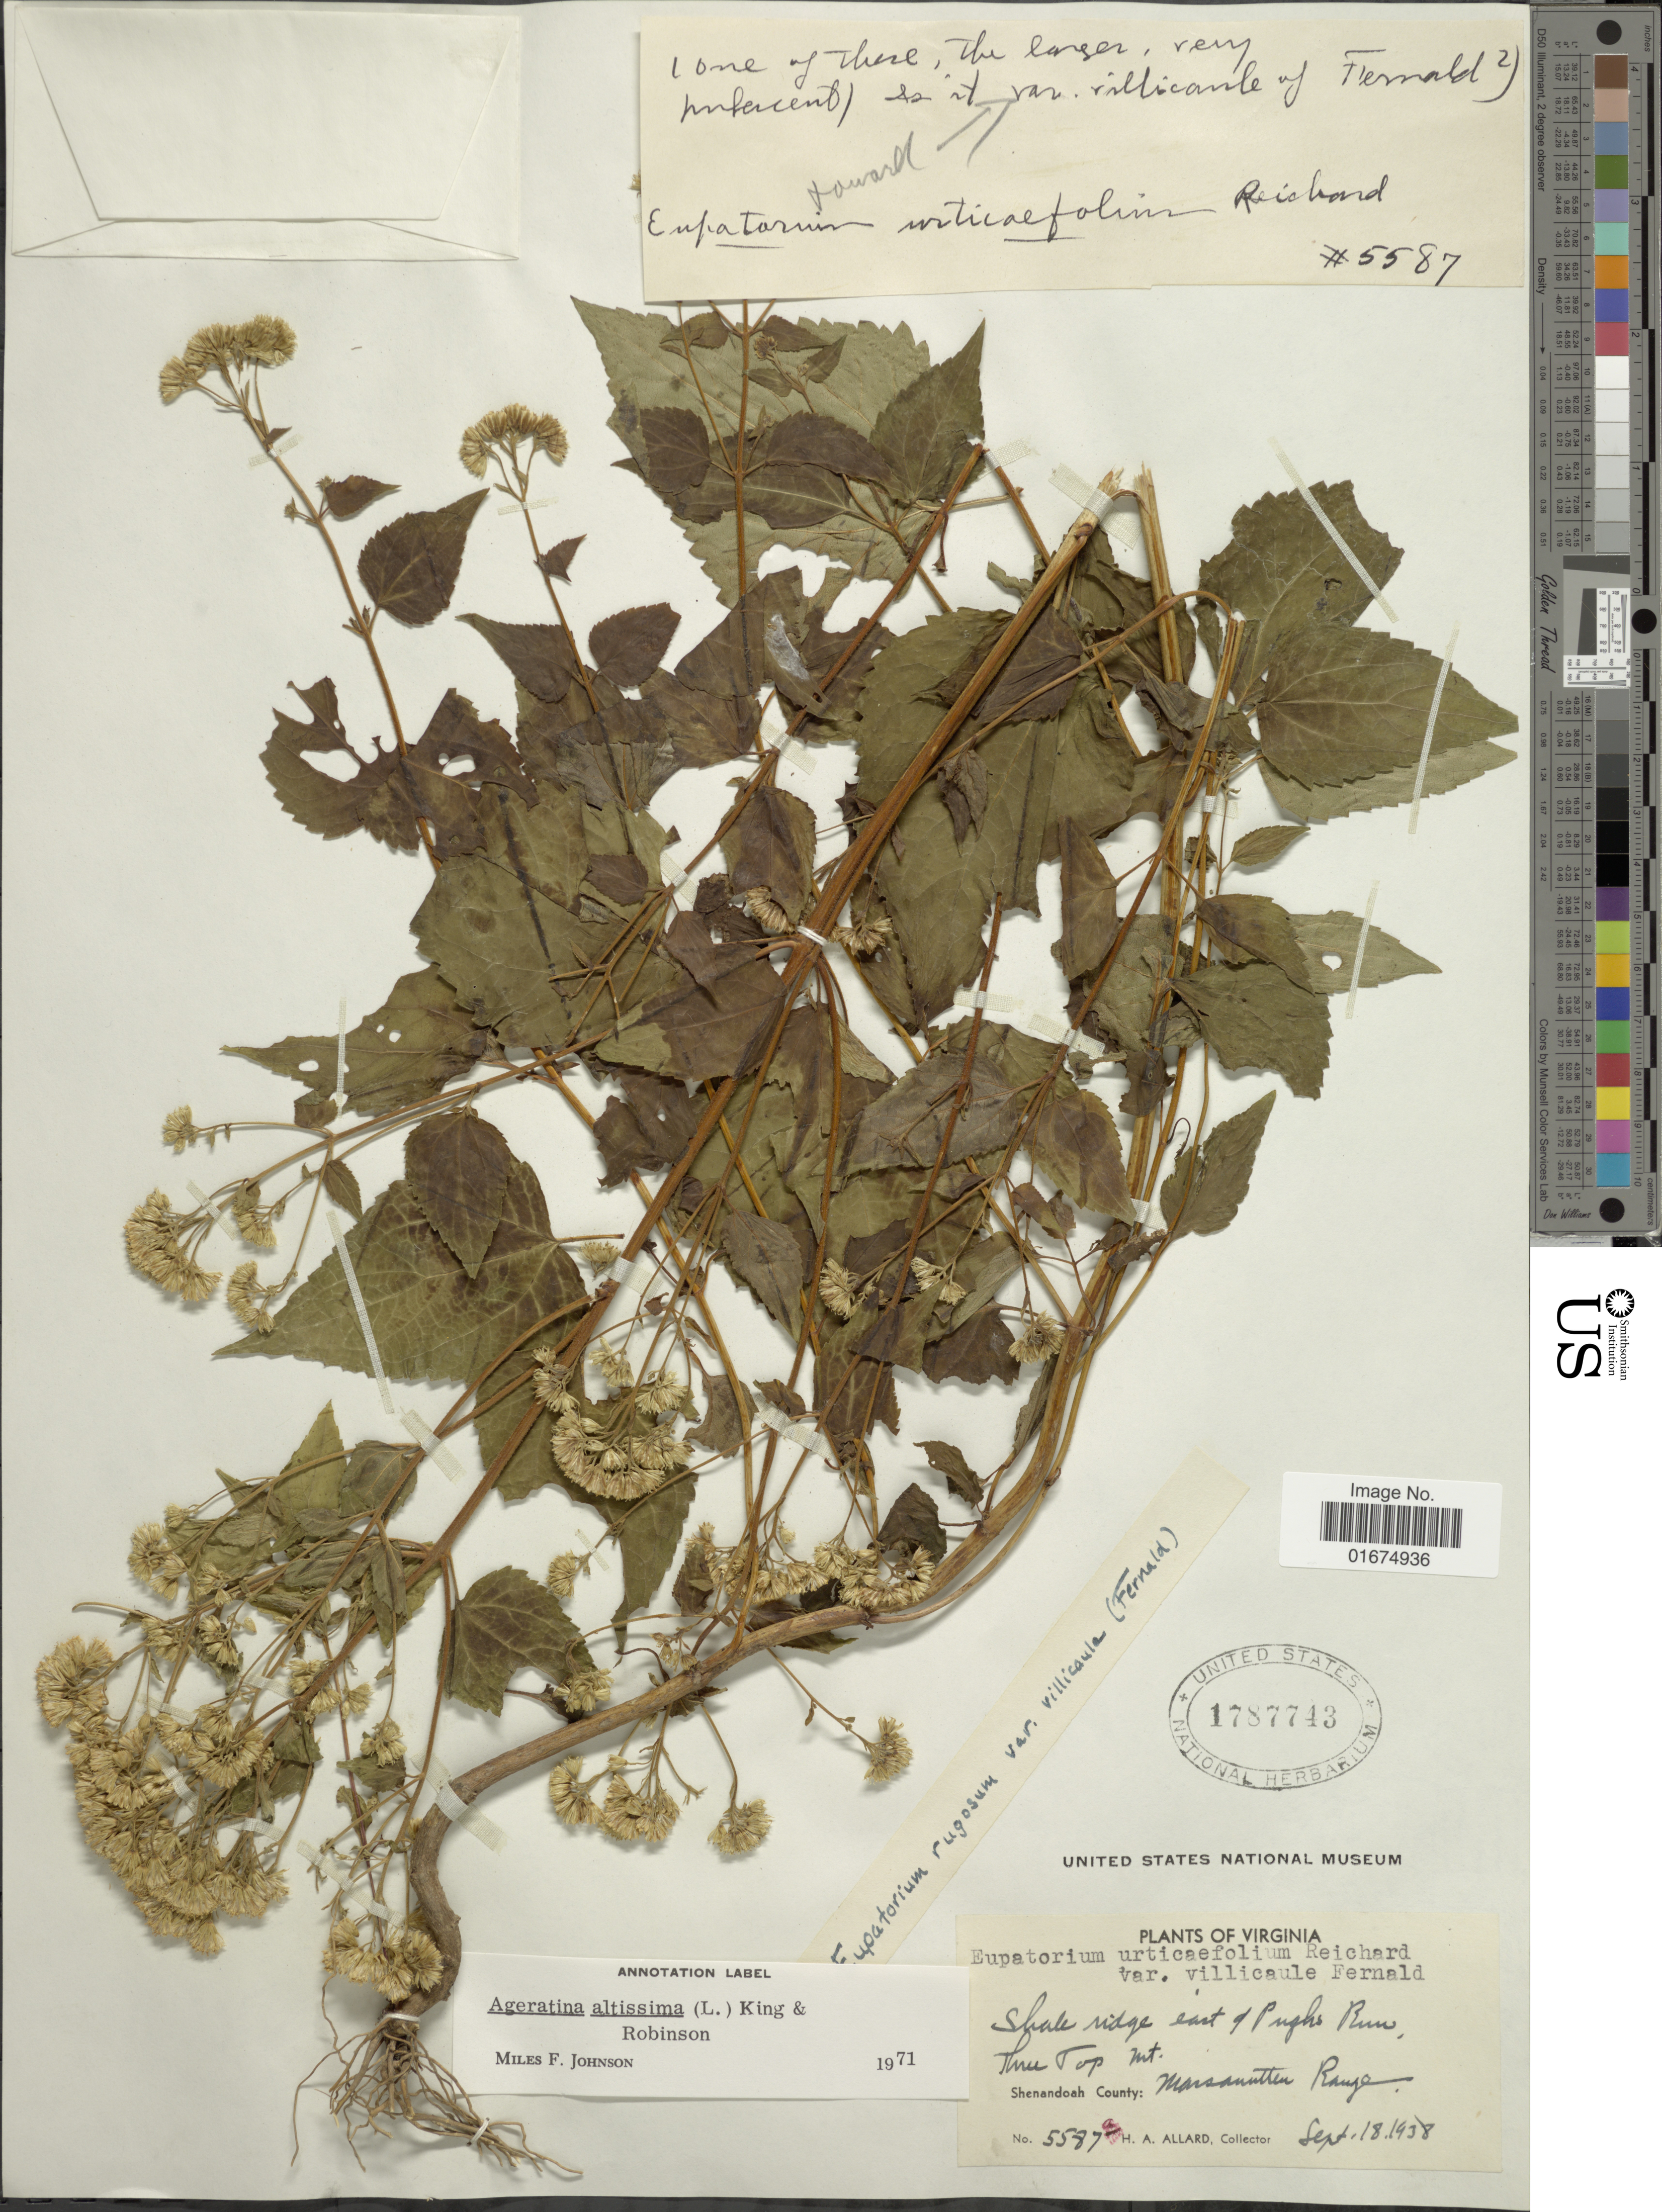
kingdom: Plantae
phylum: Tracheophyta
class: Magnoliopsida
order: Asterales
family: Asteraceae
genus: Ageratina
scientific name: Ageratina altissima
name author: (L.) R.M. King & H. Rob.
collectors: H. A. Allard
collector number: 5587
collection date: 1938-09-18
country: United States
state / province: Virginia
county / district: Shenandoah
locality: Shale ridge east of Pughs Run, Three top Mt. Shenandoah County, Massanutten Range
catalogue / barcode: US 1787743